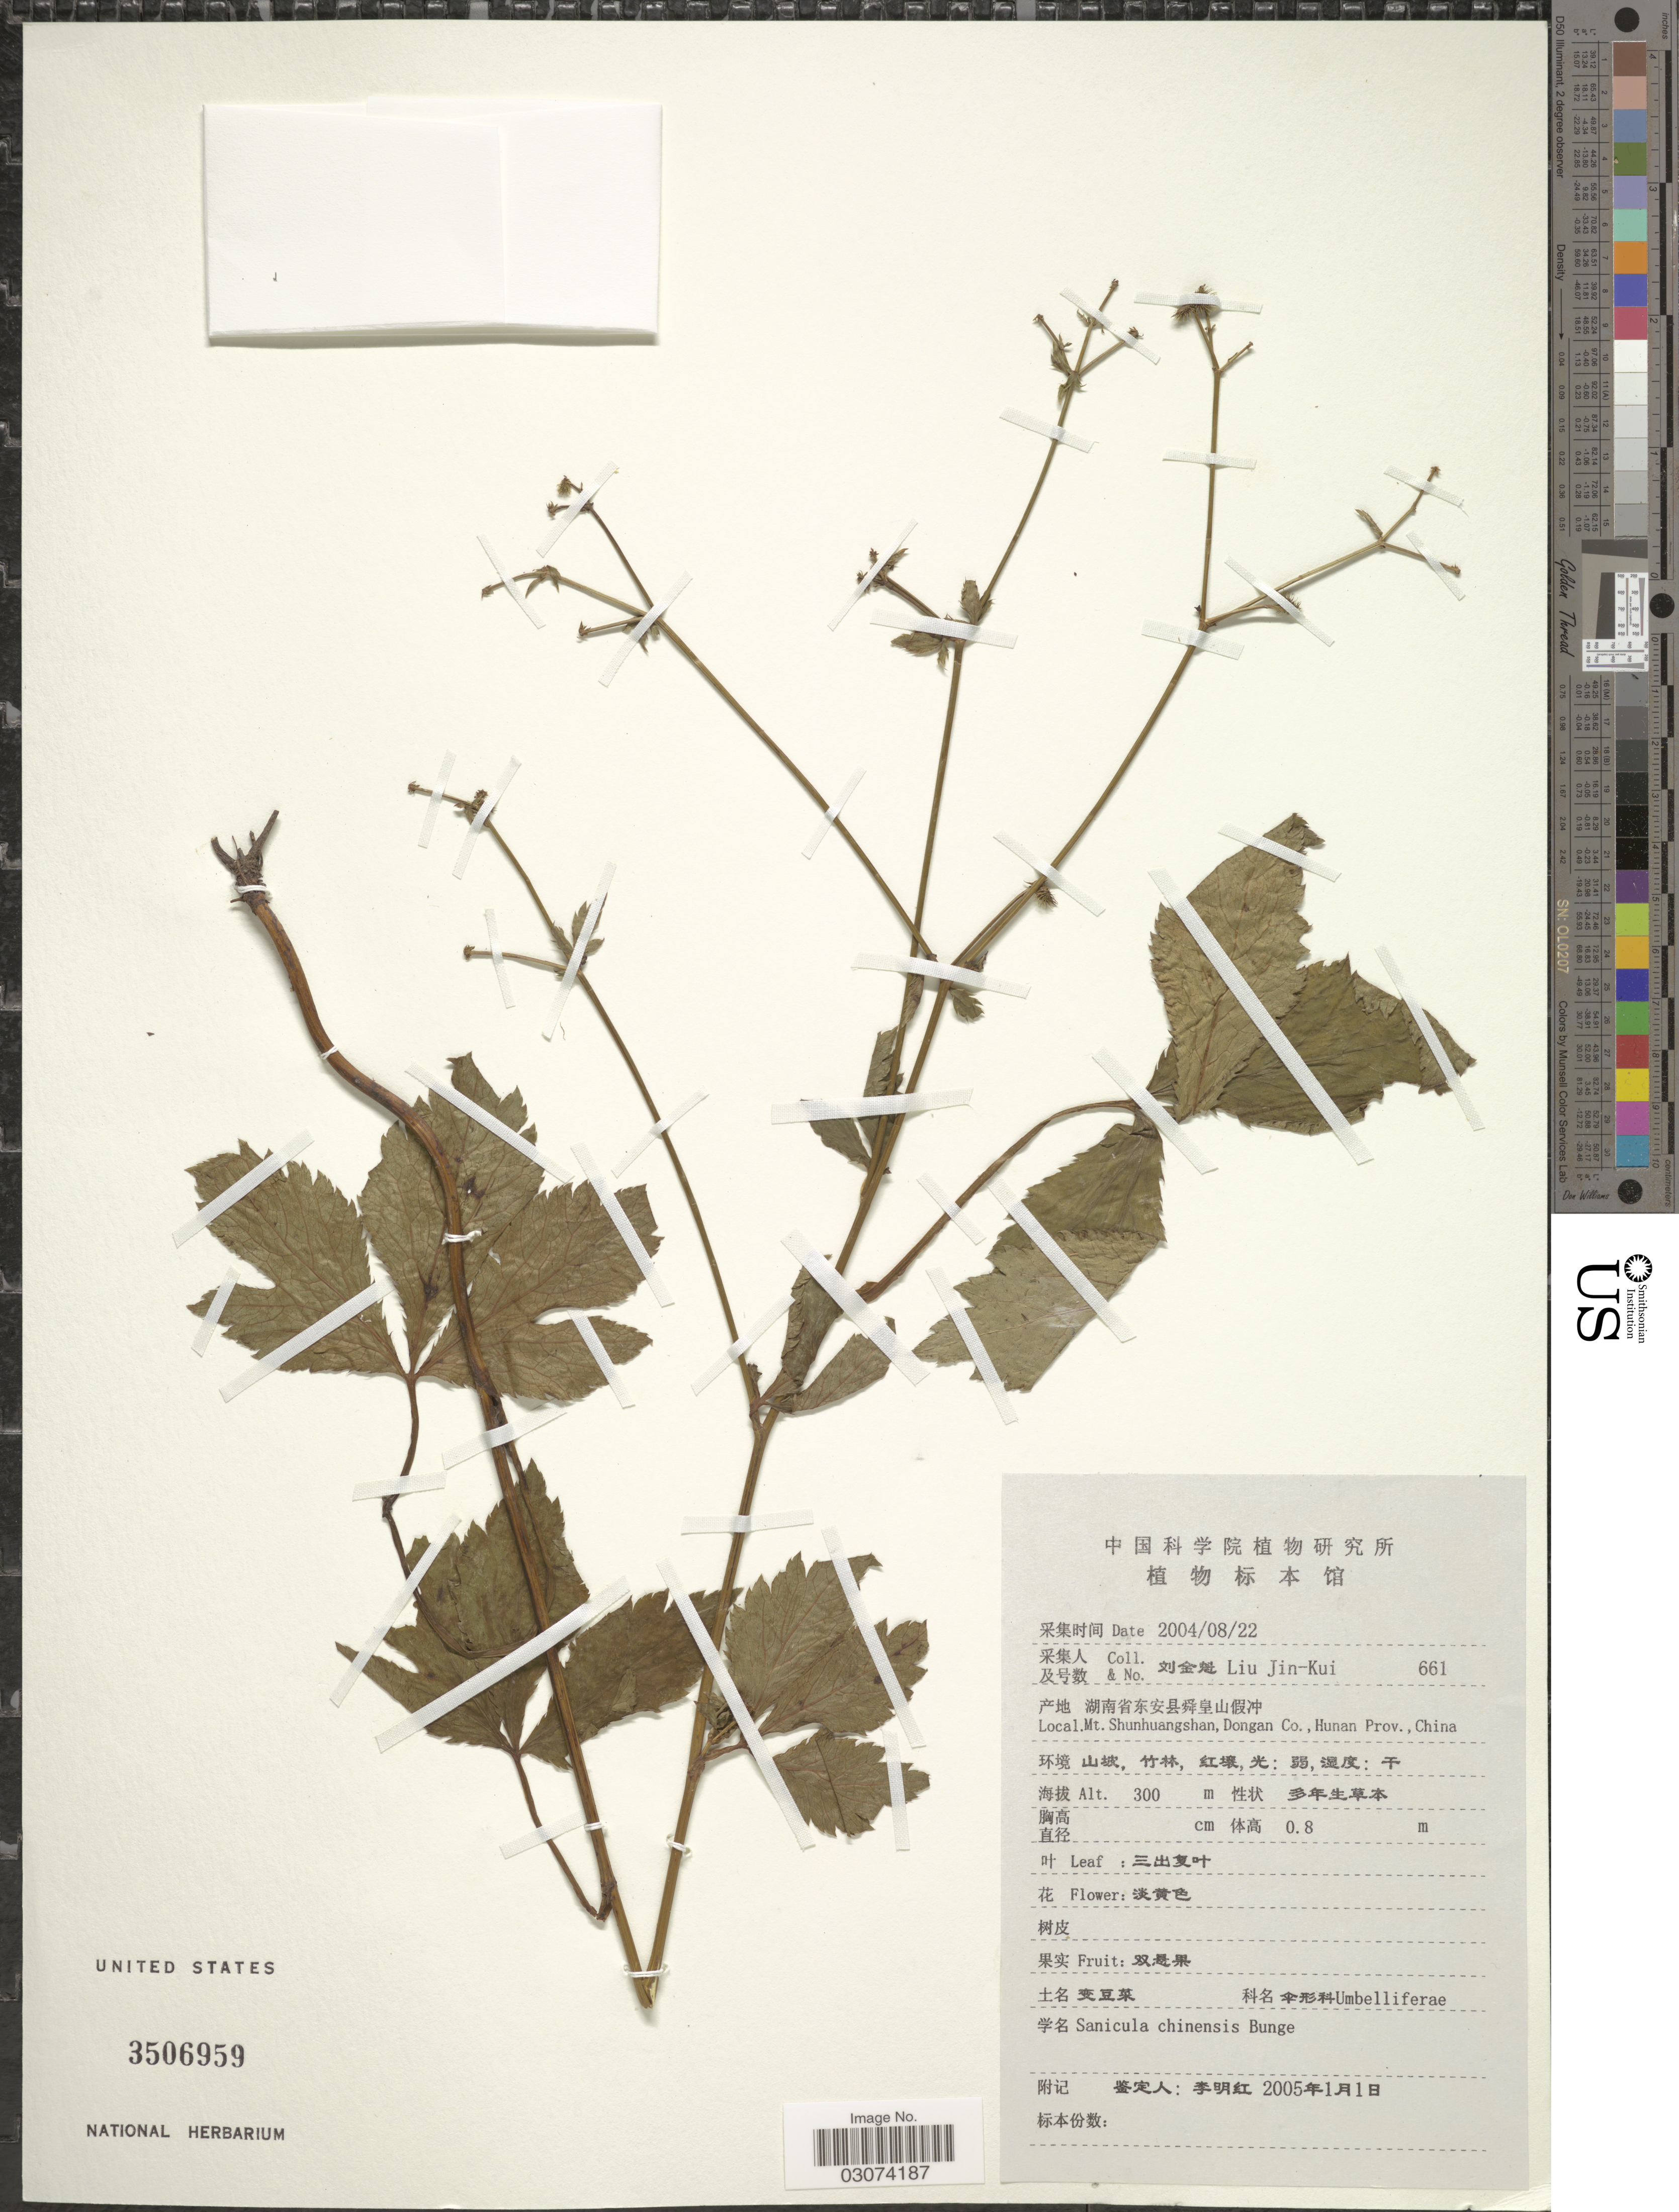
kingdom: Plantae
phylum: Tracheophyta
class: Magnoliopsida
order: Apiales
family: Apiaceae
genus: Sanicula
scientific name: Sanicula chinensis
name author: Bunge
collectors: Liu Jin-Kui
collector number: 661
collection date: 2004-08-22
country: China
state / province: Hunan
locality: Mt. Shunhuangshan, Dongan Co.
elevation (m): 300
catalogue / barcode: US 3506959